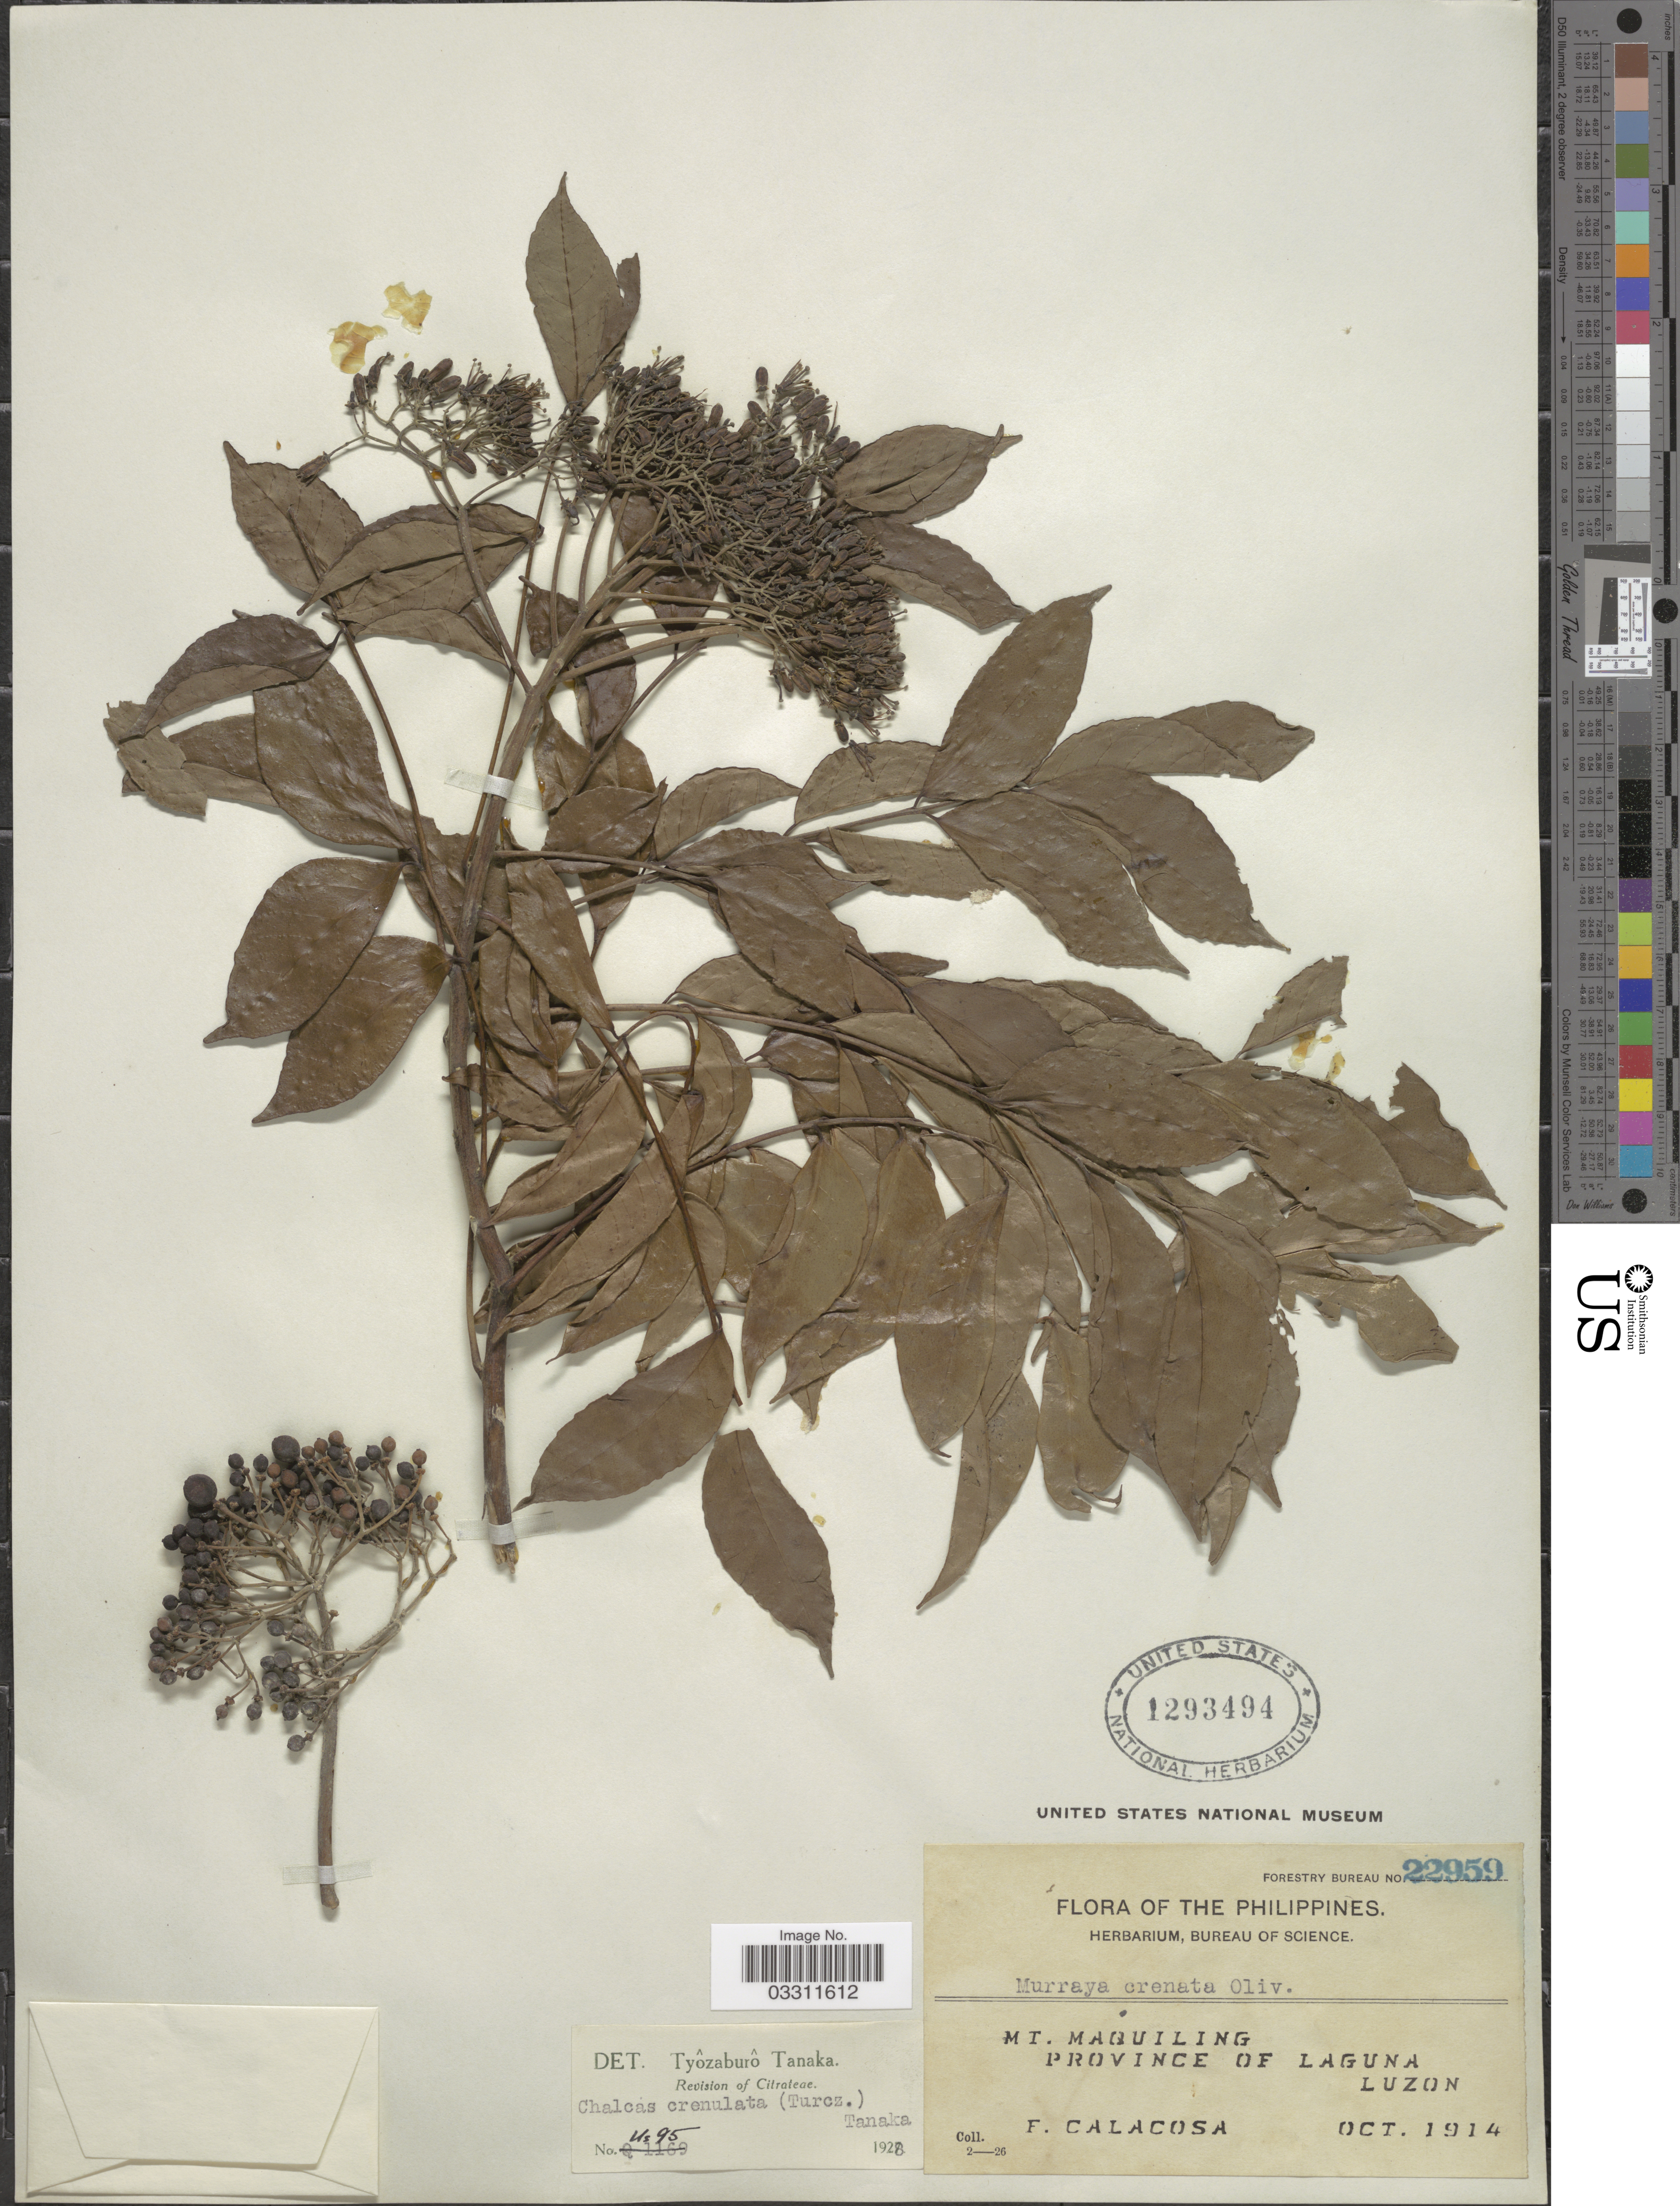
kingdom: Plantae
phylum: Tracheophyta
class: Magnoliopsida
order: Sapindales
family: Rutaceae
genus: Murraya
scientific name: Murraya crenulata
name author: (Turcz.) Oliv.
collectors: F. Calacosa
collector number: Forestry Bureau 22959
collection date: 1914-10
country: Philippines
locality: Mt. Maquiling. Province of Laguna. Luzon.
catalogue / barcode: US 1293494